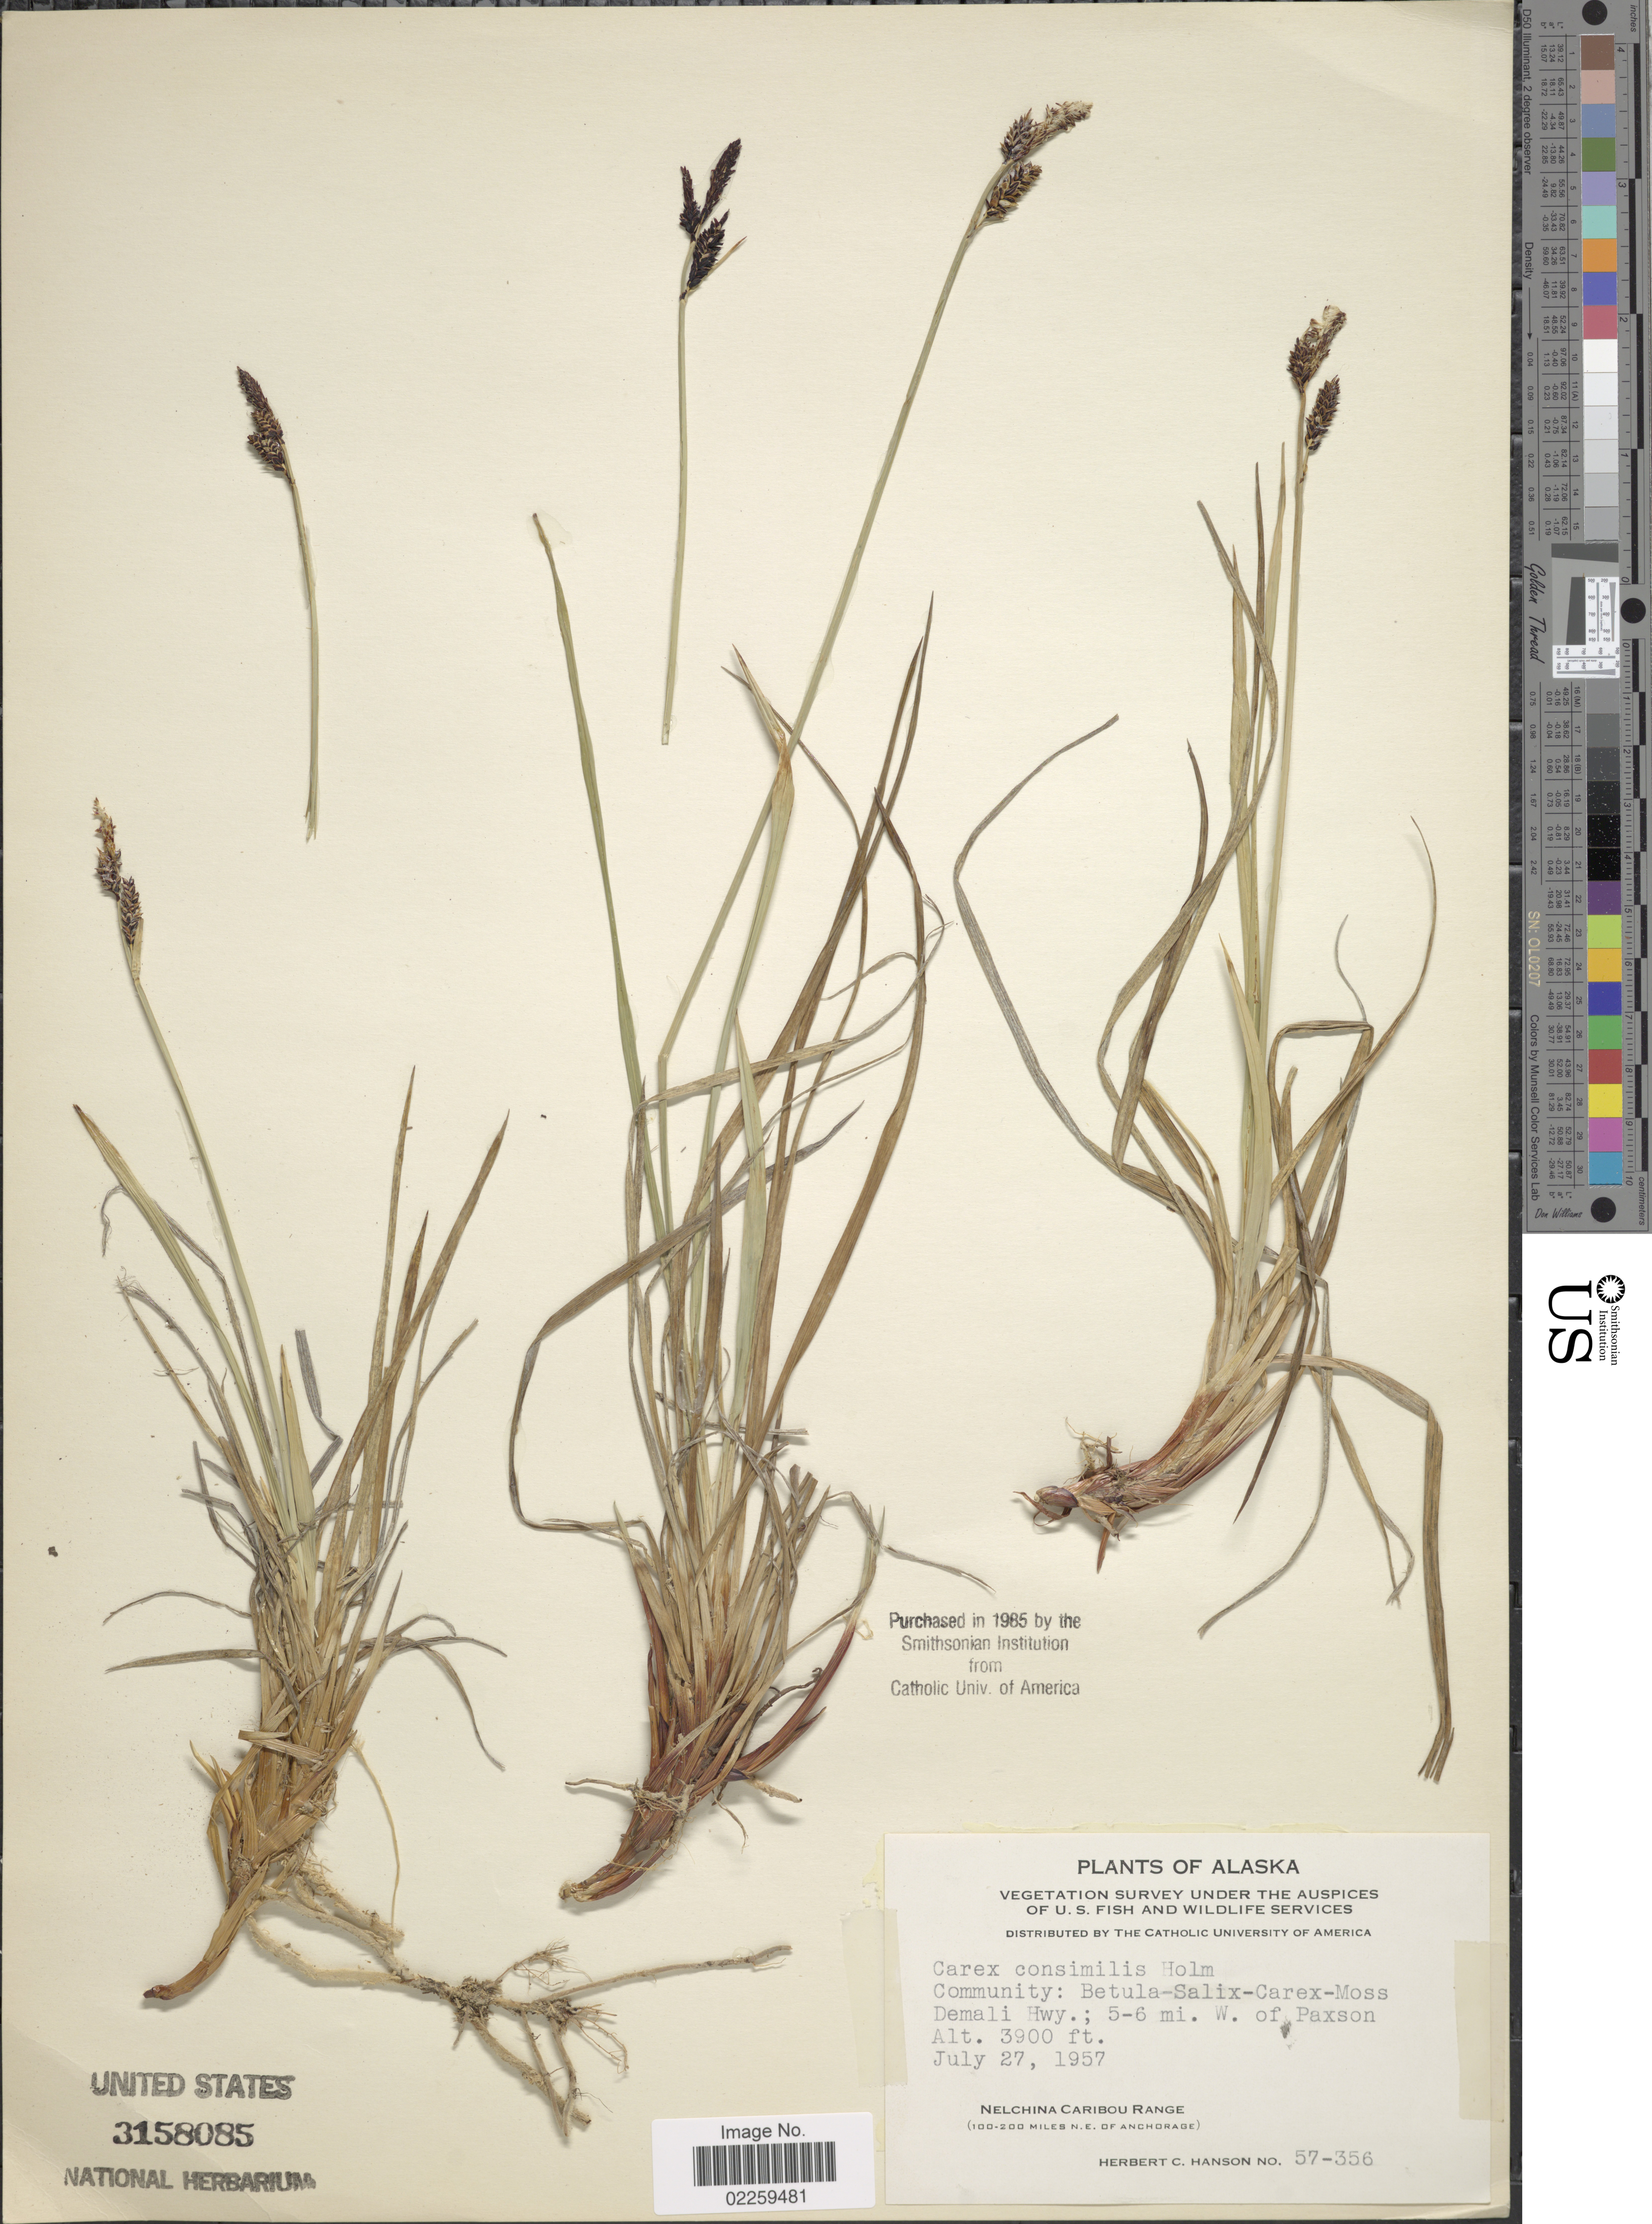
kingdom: Plantae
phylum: Tracheophyta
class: Liliopsida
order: Poales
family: Cyperaceae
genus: Carex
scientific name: Carex bigelowii subsp. lugens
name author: (Holm) T.V. Egorova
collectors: H. Hanson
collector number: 57-356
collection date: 1957-07-27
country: United States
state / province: Alaska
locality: Demali Hwy.; 5-6 mi. W. of Paxson. Nelchina Caribour Range (100-200 miles N.E. of Anchorage).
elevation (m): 1189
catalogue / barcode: US 3158085